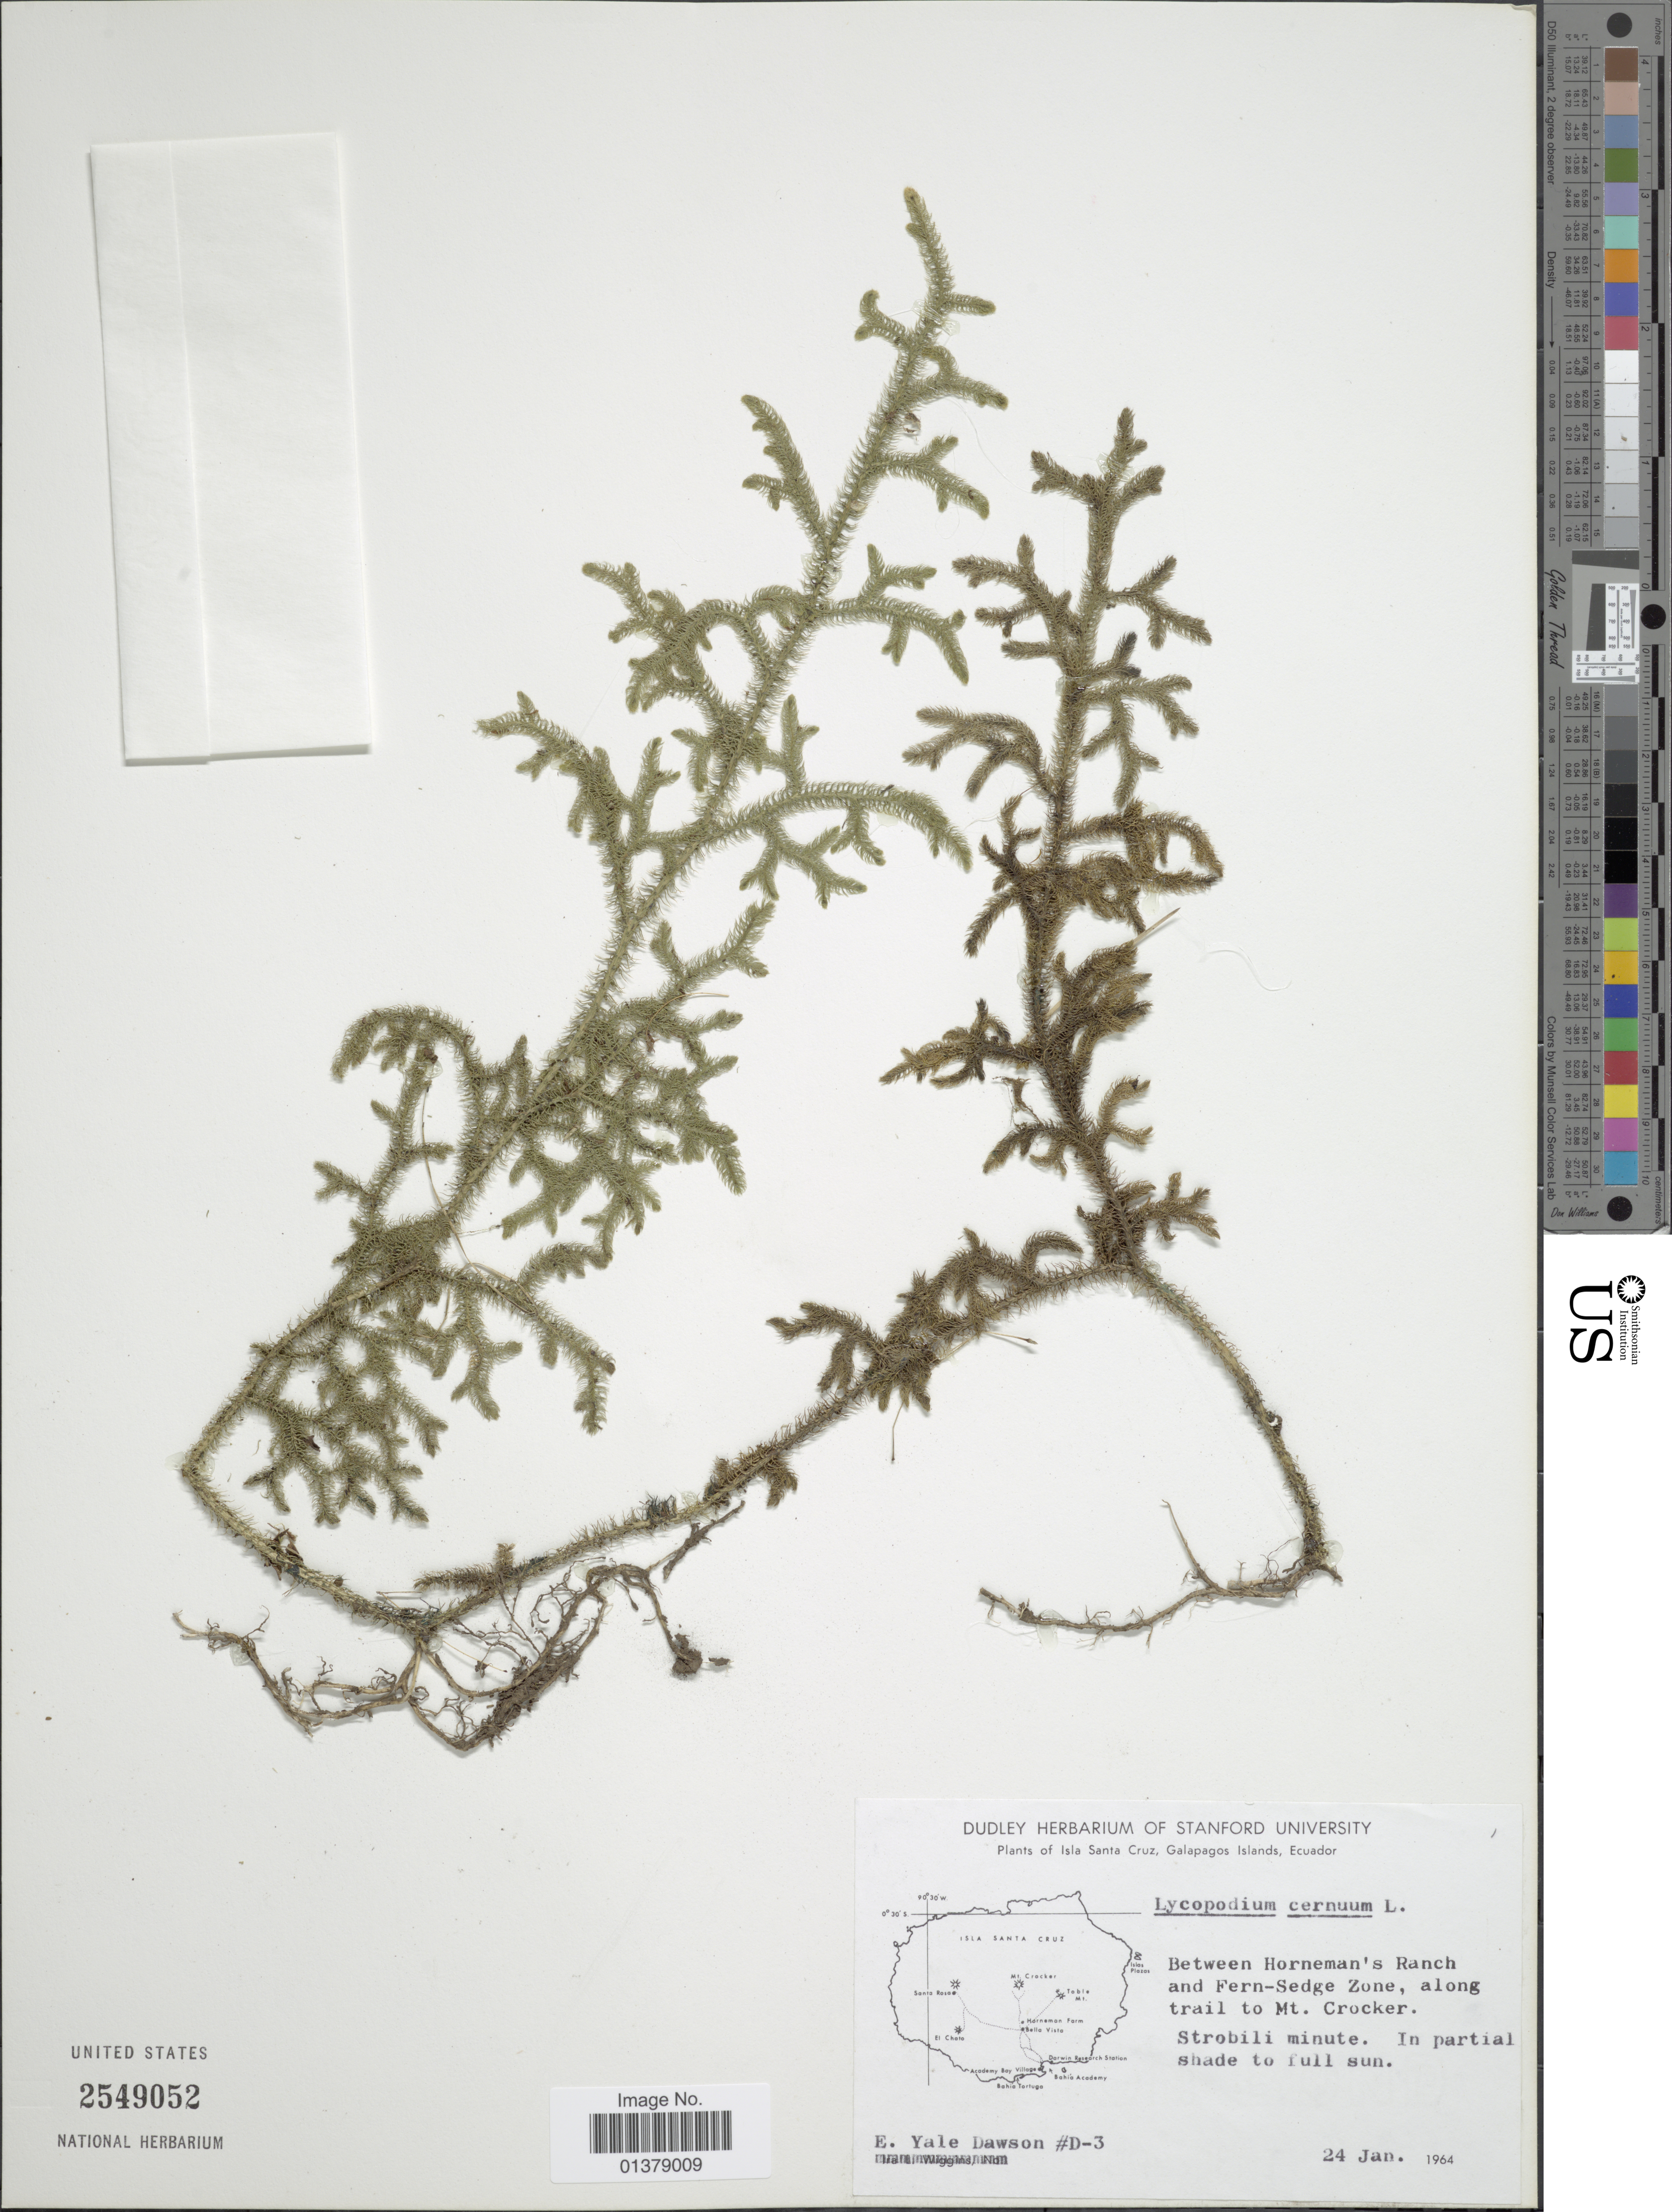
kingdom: Plantae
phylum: Tracheophyta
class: Lycopodiopsida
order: Lycopodiales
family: Lycopodiaceae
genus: Palhinhaea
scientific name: Palhinhaea cernua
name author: (L.) Vasc. & Franco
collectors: N. Yensen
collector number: D-3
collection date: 1964-01-24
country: Ecuador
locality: Isla Santa Cruz, Galapagos Islands, between Horneman's Rance and Fern-Sedge Zone, along trail to Mt. Crocker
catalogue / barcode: US 2549052